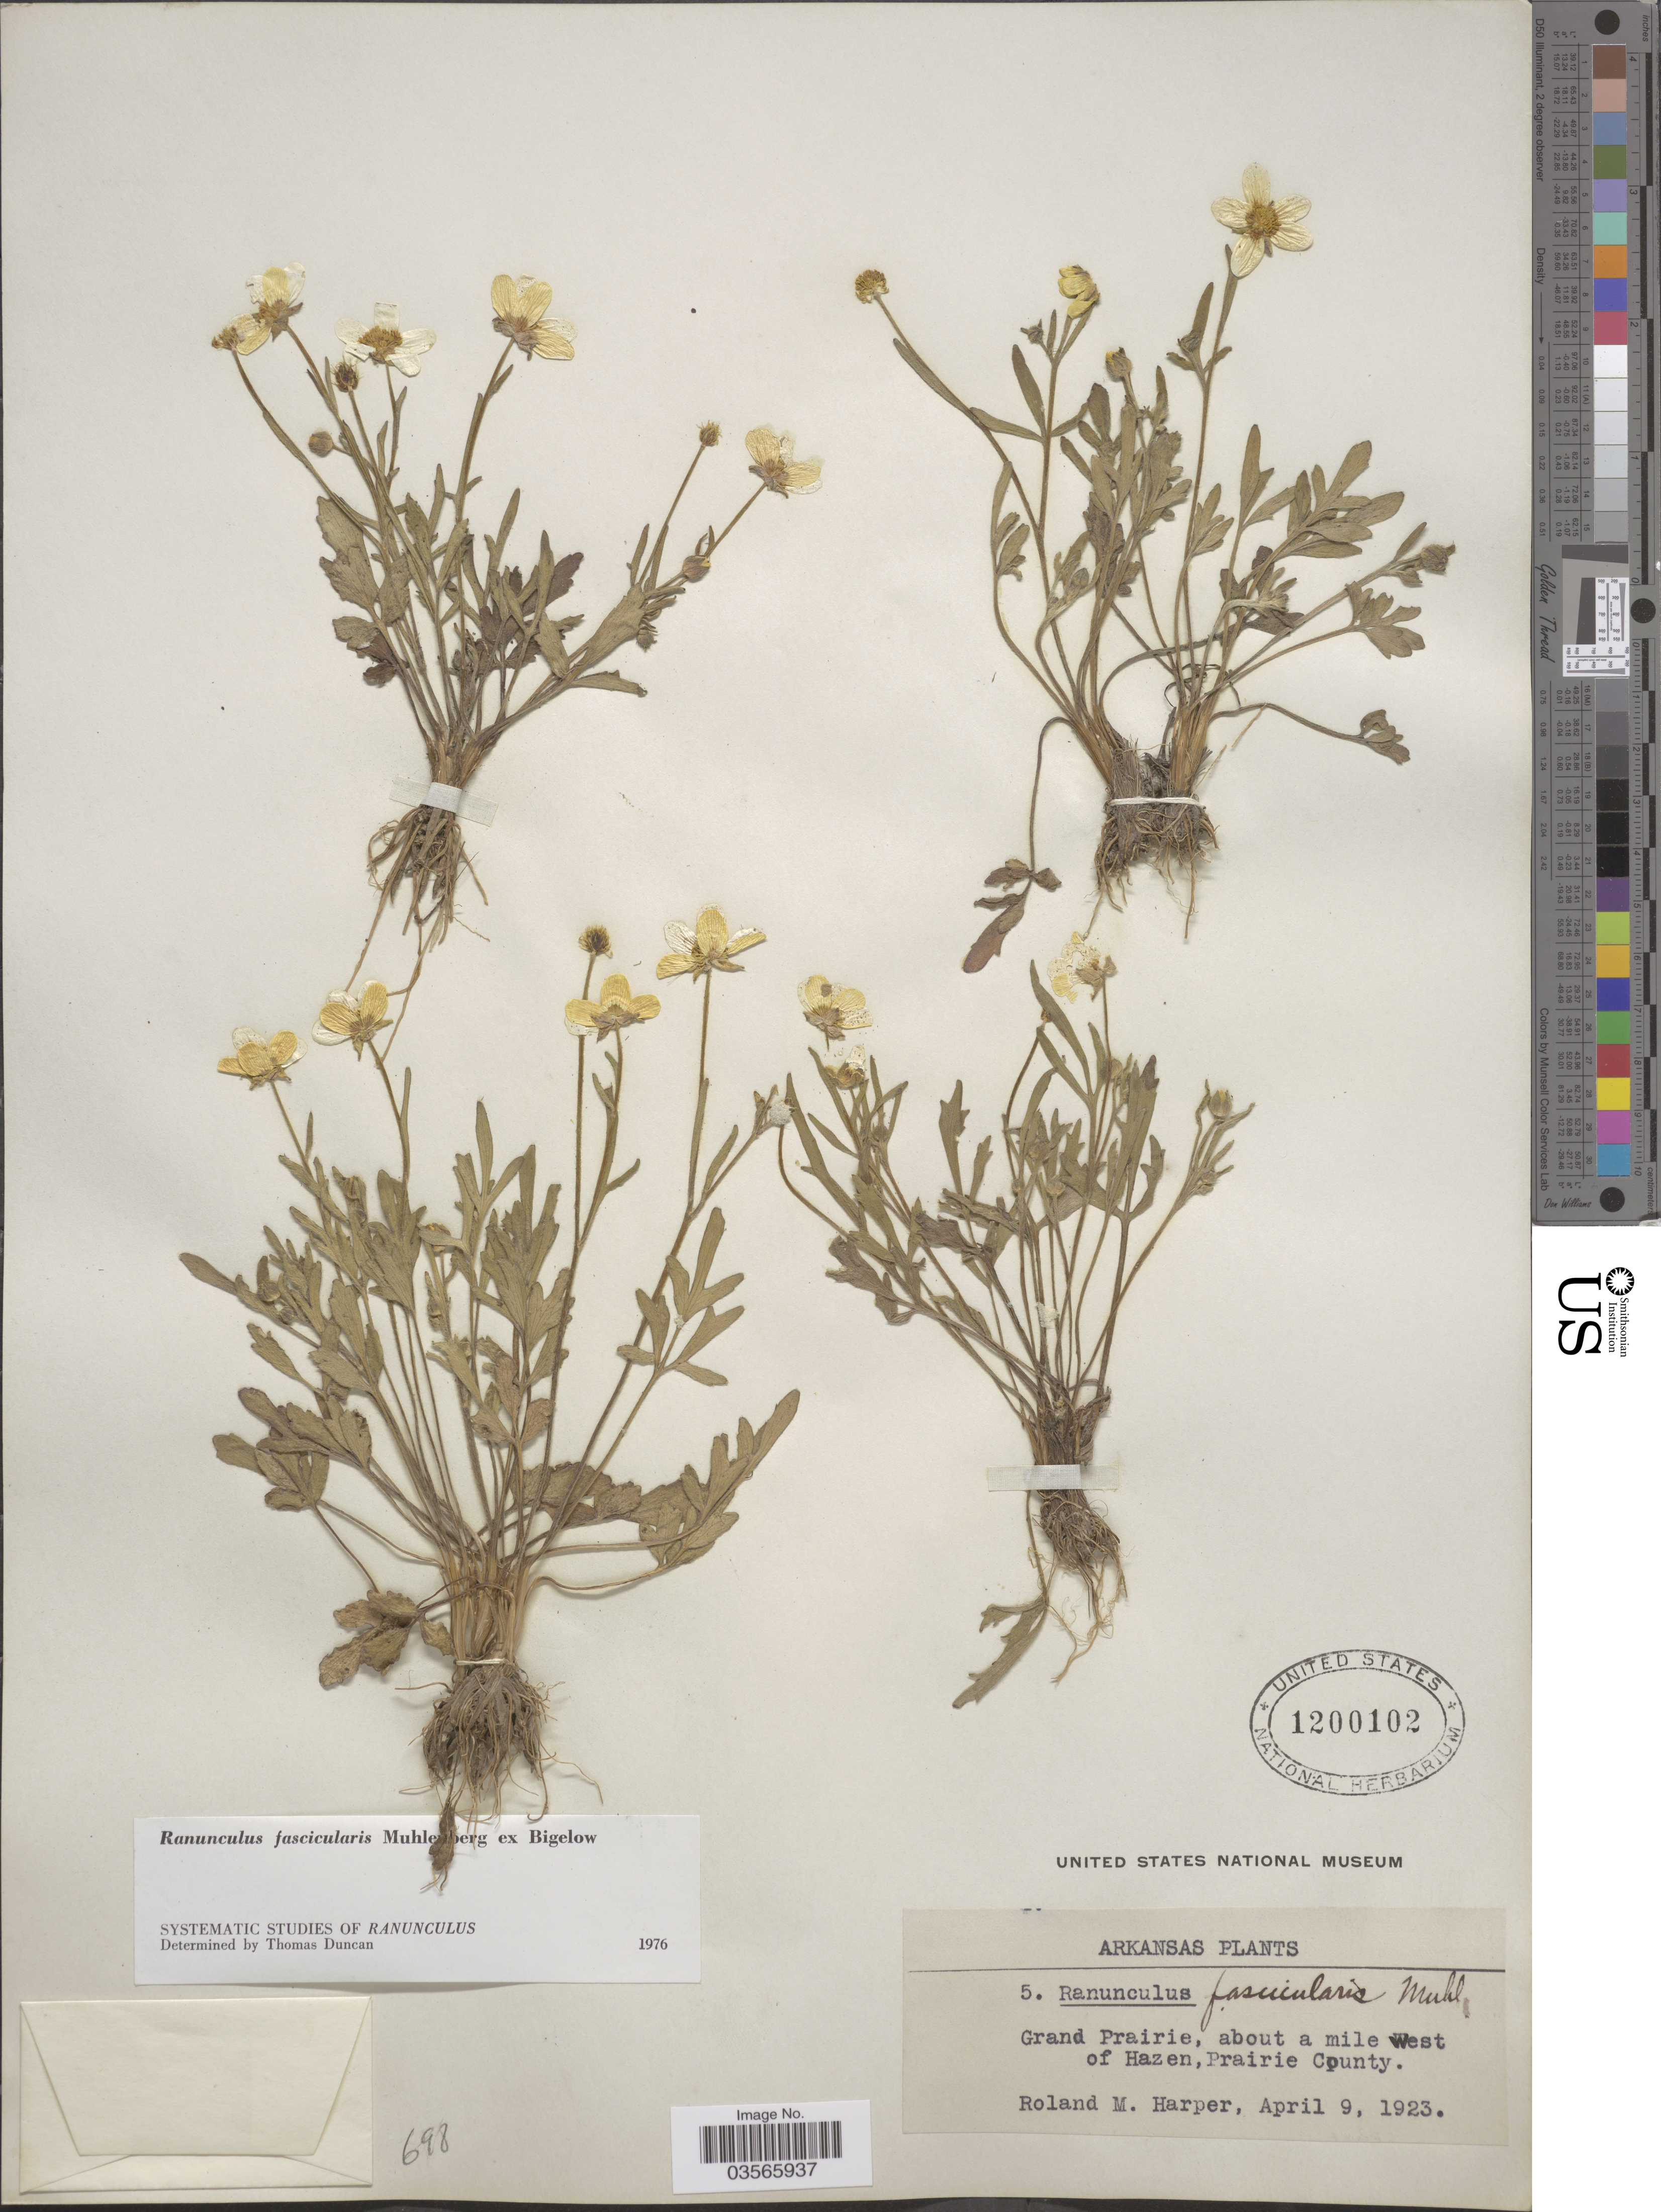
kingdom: Plantae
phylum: Tracheophyta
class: Magnoliopsida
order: Ranunculales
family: Ranunculaceae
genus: Ranunculus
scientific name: Ranunculus fascicularis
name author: Muhl. ex Bigelow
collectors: R. M. Harper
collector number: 5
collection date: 1923-04-09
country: United States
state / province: Arkansas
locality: Grand Prairie, about a mile West of Hazen, Prairie County.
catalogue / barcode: US 1200102